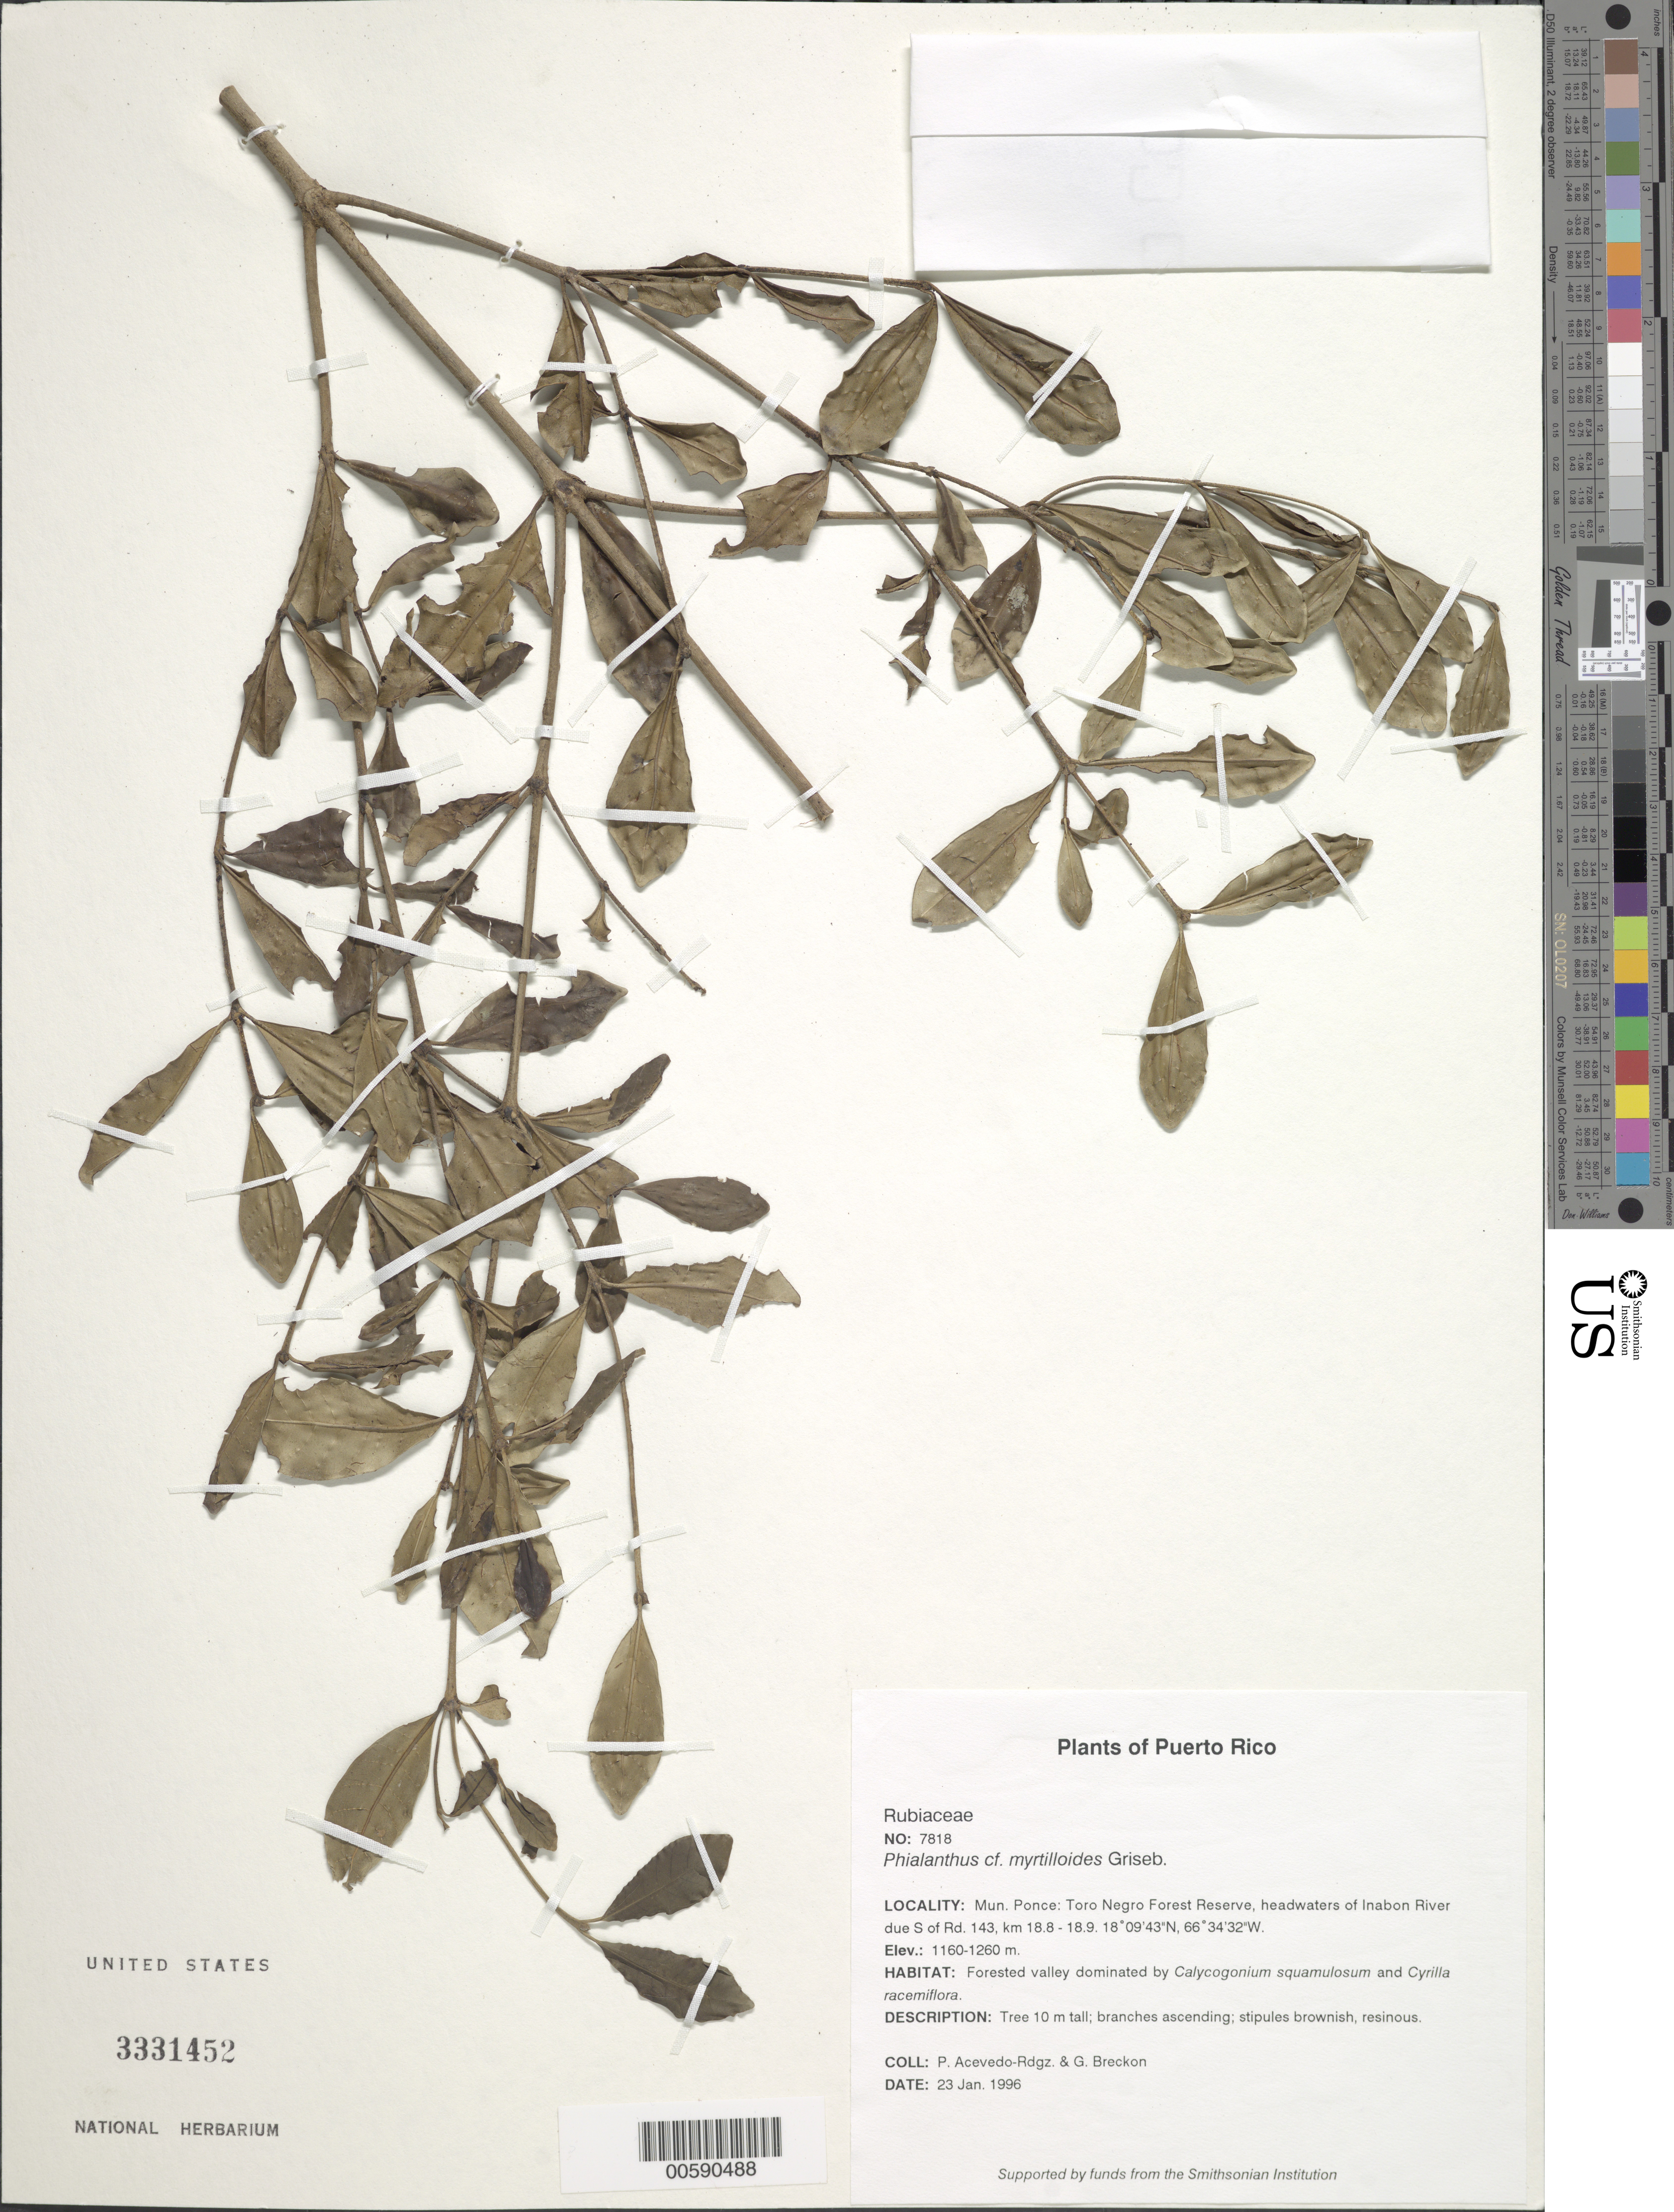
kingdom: Plantae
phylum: Tracheophyta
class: Magnoliopsida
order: Gentianales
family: Rubiaceae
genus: Phialanthus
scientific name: Phialanthus myrtilloides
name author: Griseb.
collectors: P. Acevedo-Rodr. & G. J. Breckon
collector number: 7818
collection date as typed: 23 Jan 1996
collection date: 1996-01-23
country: Puerto Rico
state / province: Ponce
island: Puerto Rico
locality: Ponce: Jayuya, Toro Negro Forest Reserve, headwaters of Inabon River due S of Rd. 143, km 18.8 - 18.9.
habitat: Forested valley dominated by Calycogonium squamulosum and Cyrilla racemiflora.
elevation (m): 1160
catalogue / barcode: US 3331452